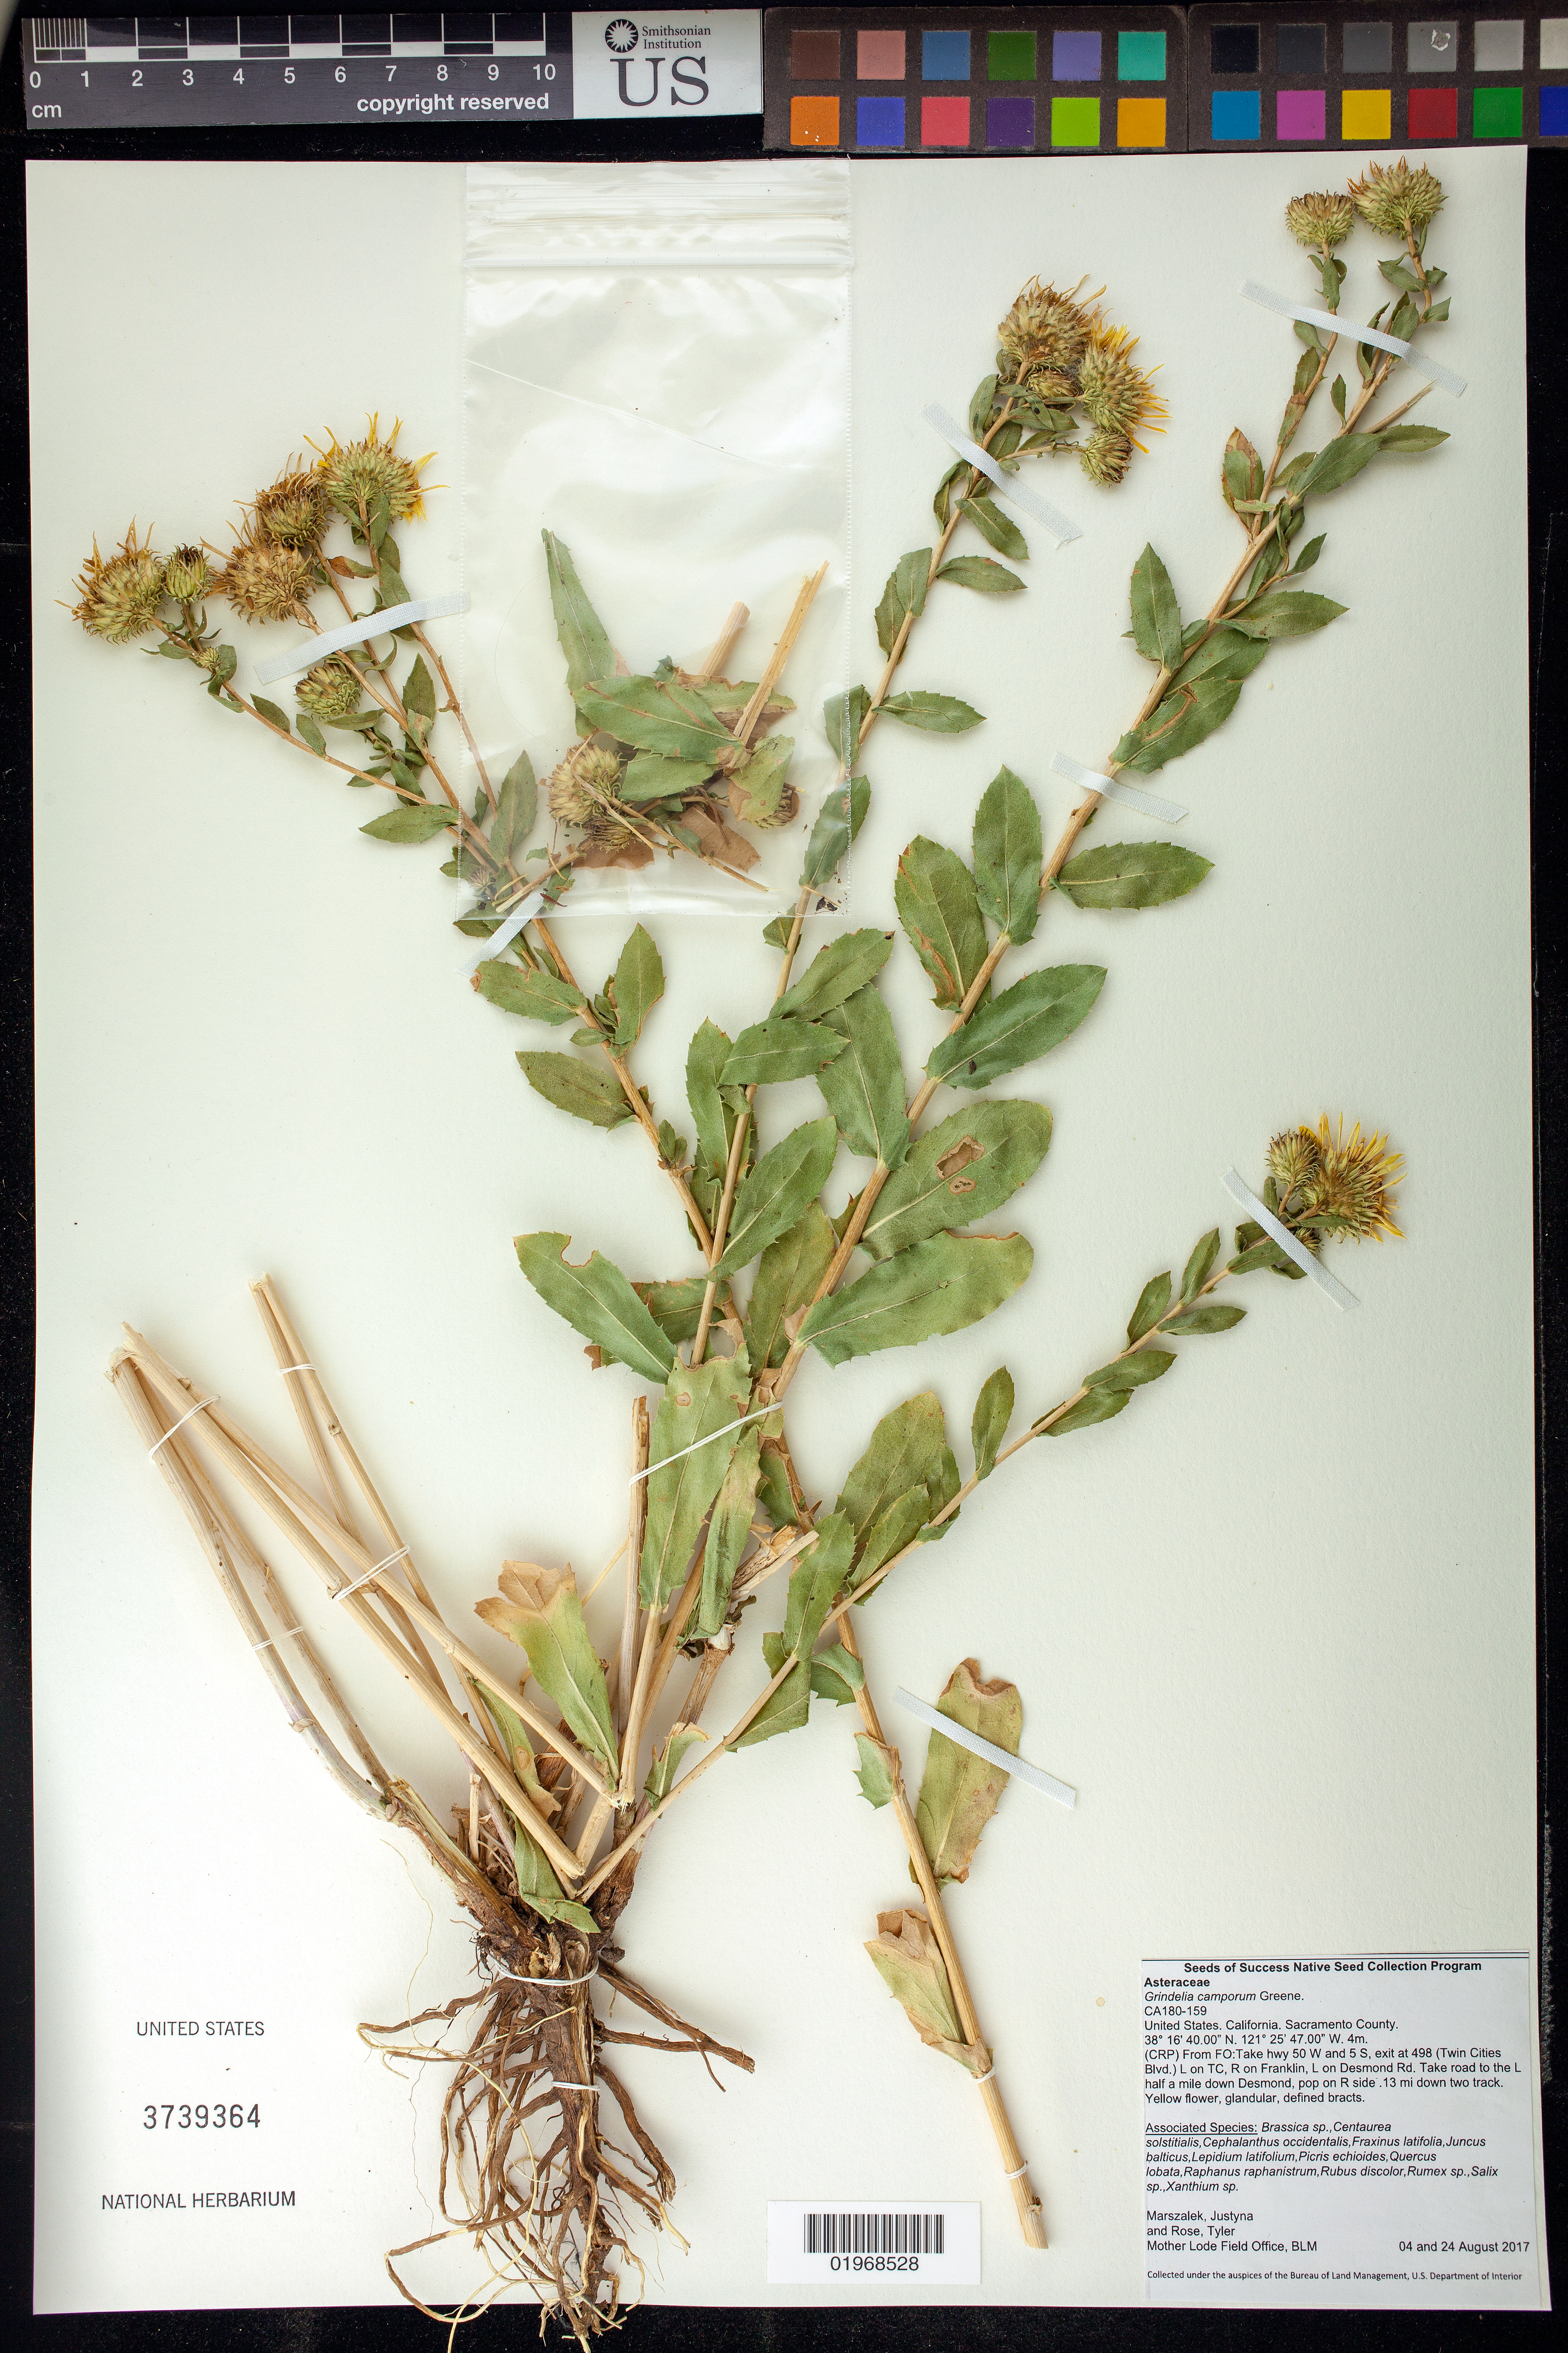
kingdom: Plantae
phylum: Tracheophyta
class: Magnoliopsida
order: Asterales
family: Asteraceae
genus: Grindelia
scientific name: Grindelia camporum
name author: Greene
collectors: J. Marszalek & T. Rose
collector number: CA180-159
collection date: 2017-08-04,2017-08-24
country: United States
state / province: California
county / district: Sacramento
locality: Half a mile down Desmond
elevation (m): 4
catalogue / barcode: US 3739364